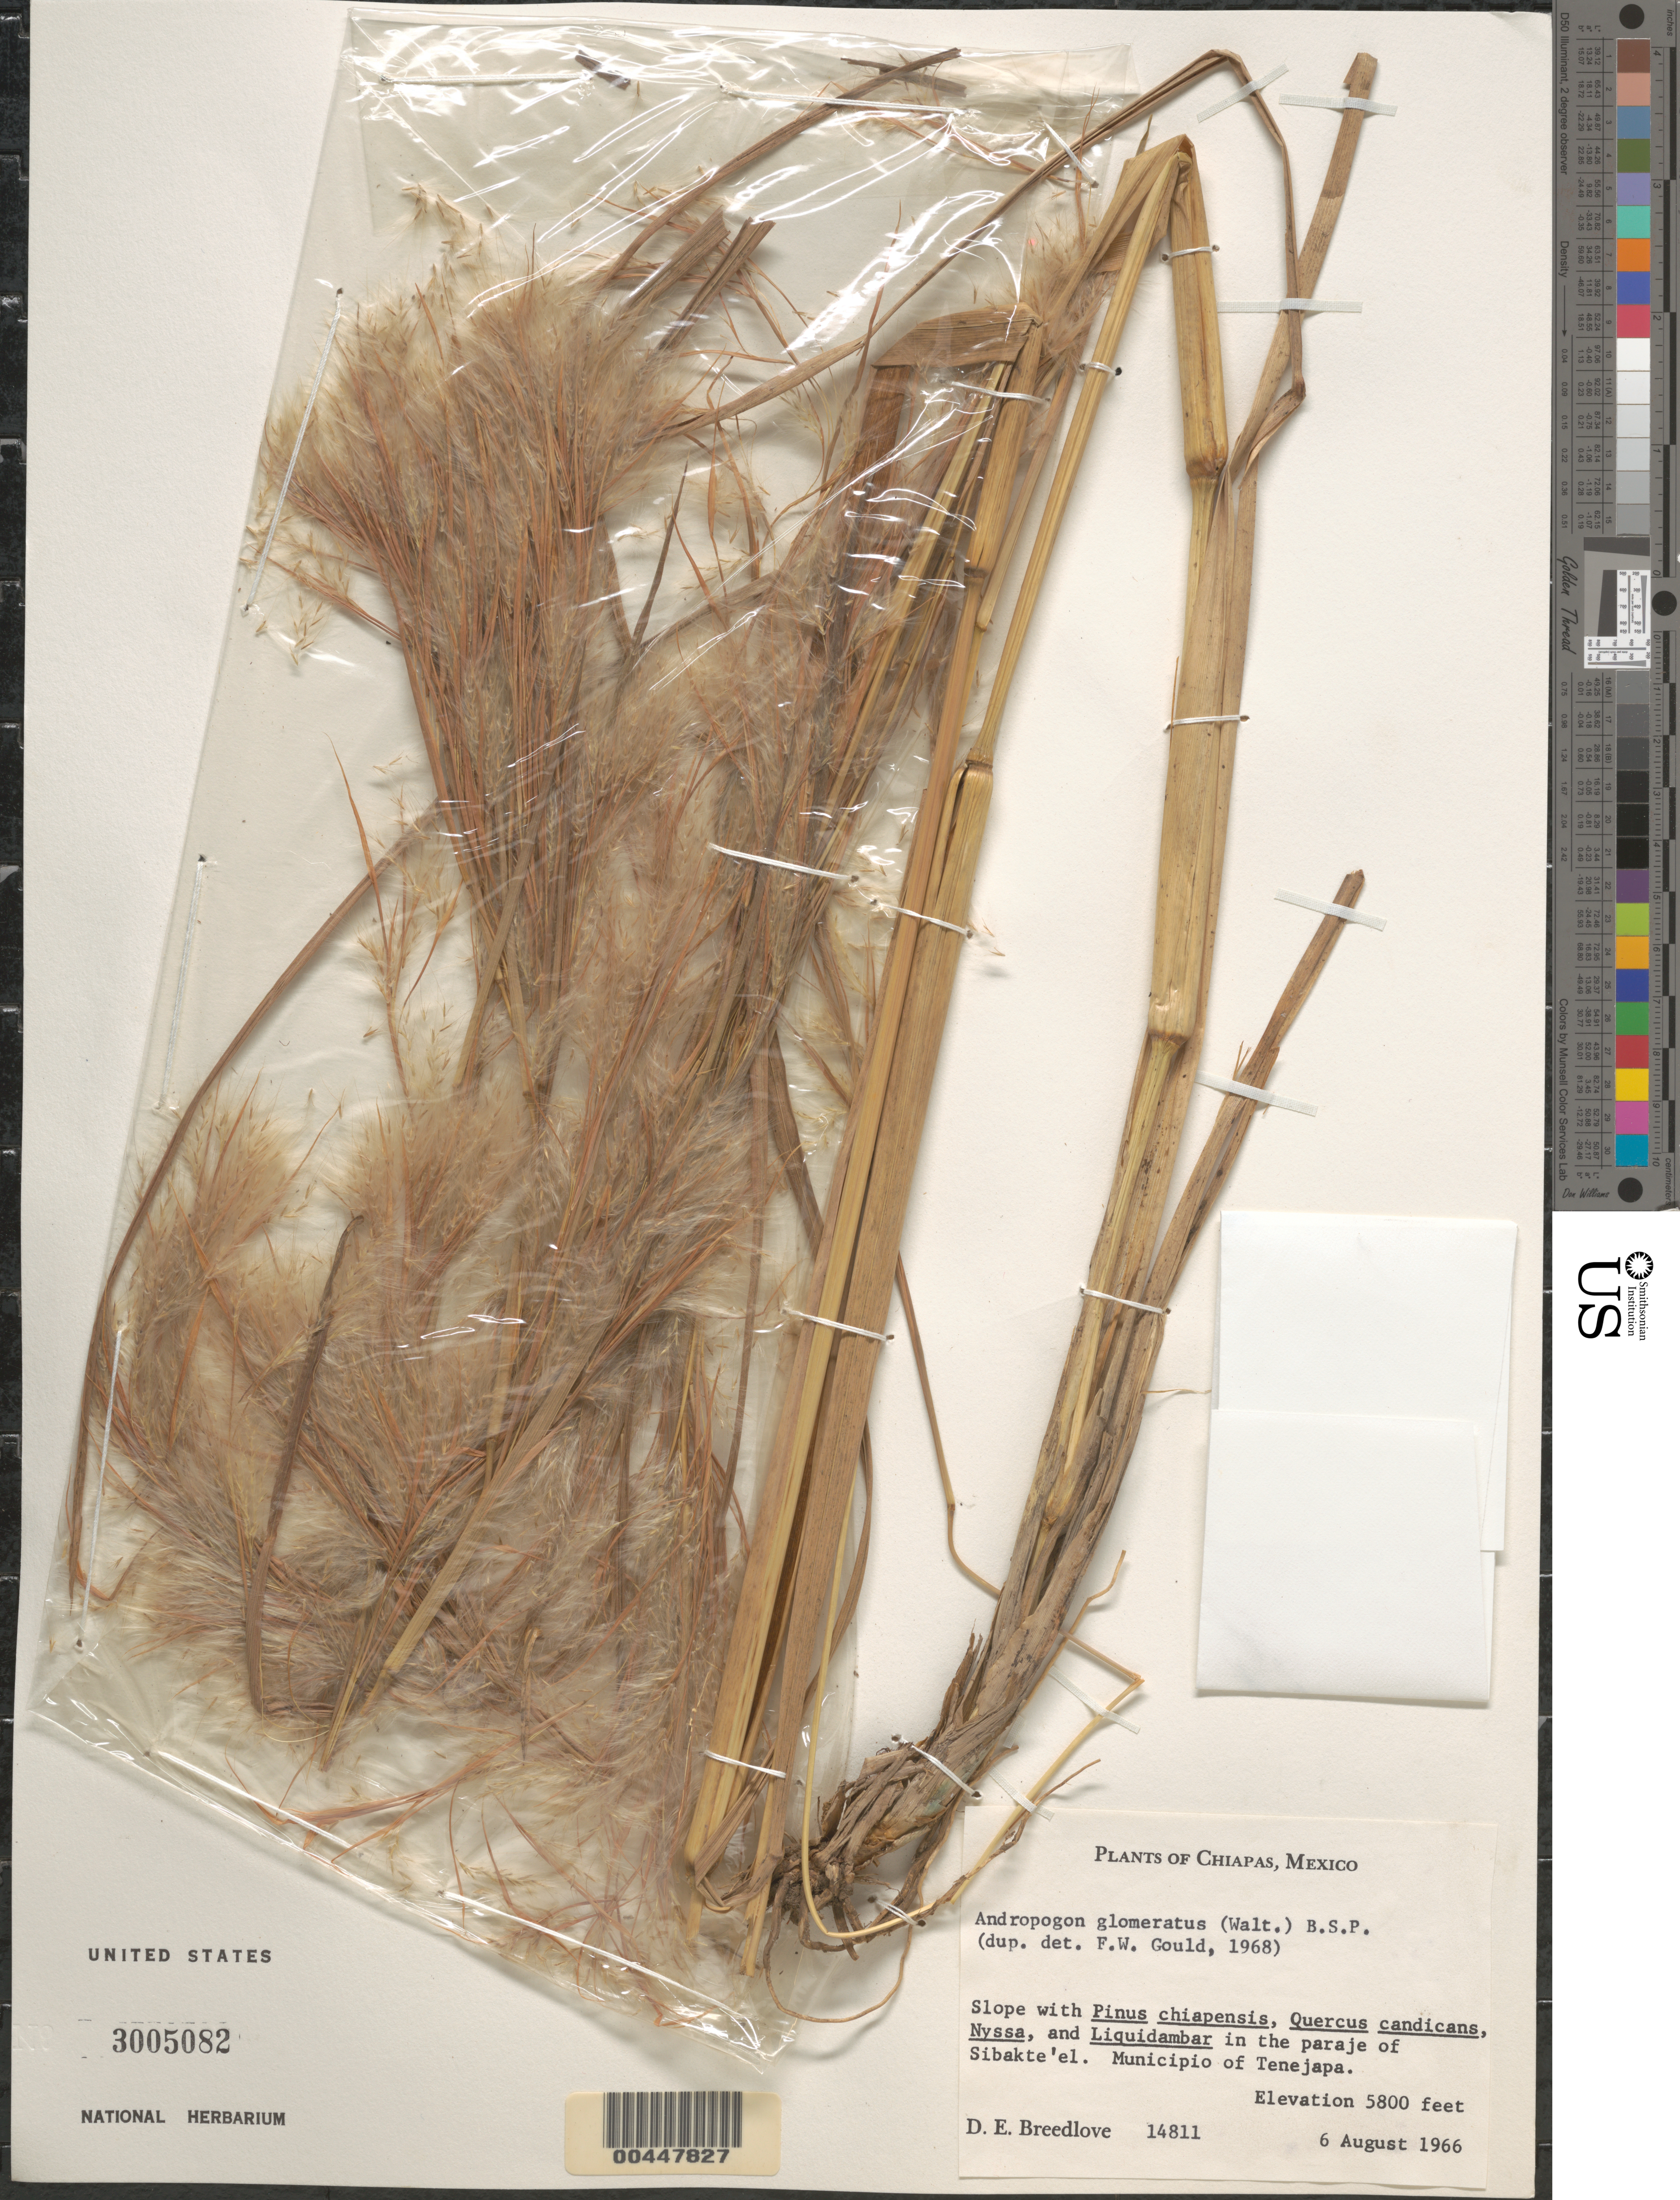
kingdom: Plantae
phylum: Tracheophyta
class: Liliopsida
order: Poales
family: Poaceae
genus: Andropogon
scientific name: Andropogon glomeratus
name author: (Walter) Britton, Stearns & Poggenb.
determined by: Gould, F. W.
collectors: D. E. Breedlove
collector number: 14811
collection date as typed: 6 Aug 1966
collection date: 1966-08-06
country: Mexico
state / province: Chiapas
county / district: Tenejapa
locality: In the paraje of Sibakte'el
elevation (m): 1768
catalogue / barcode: US 3005082